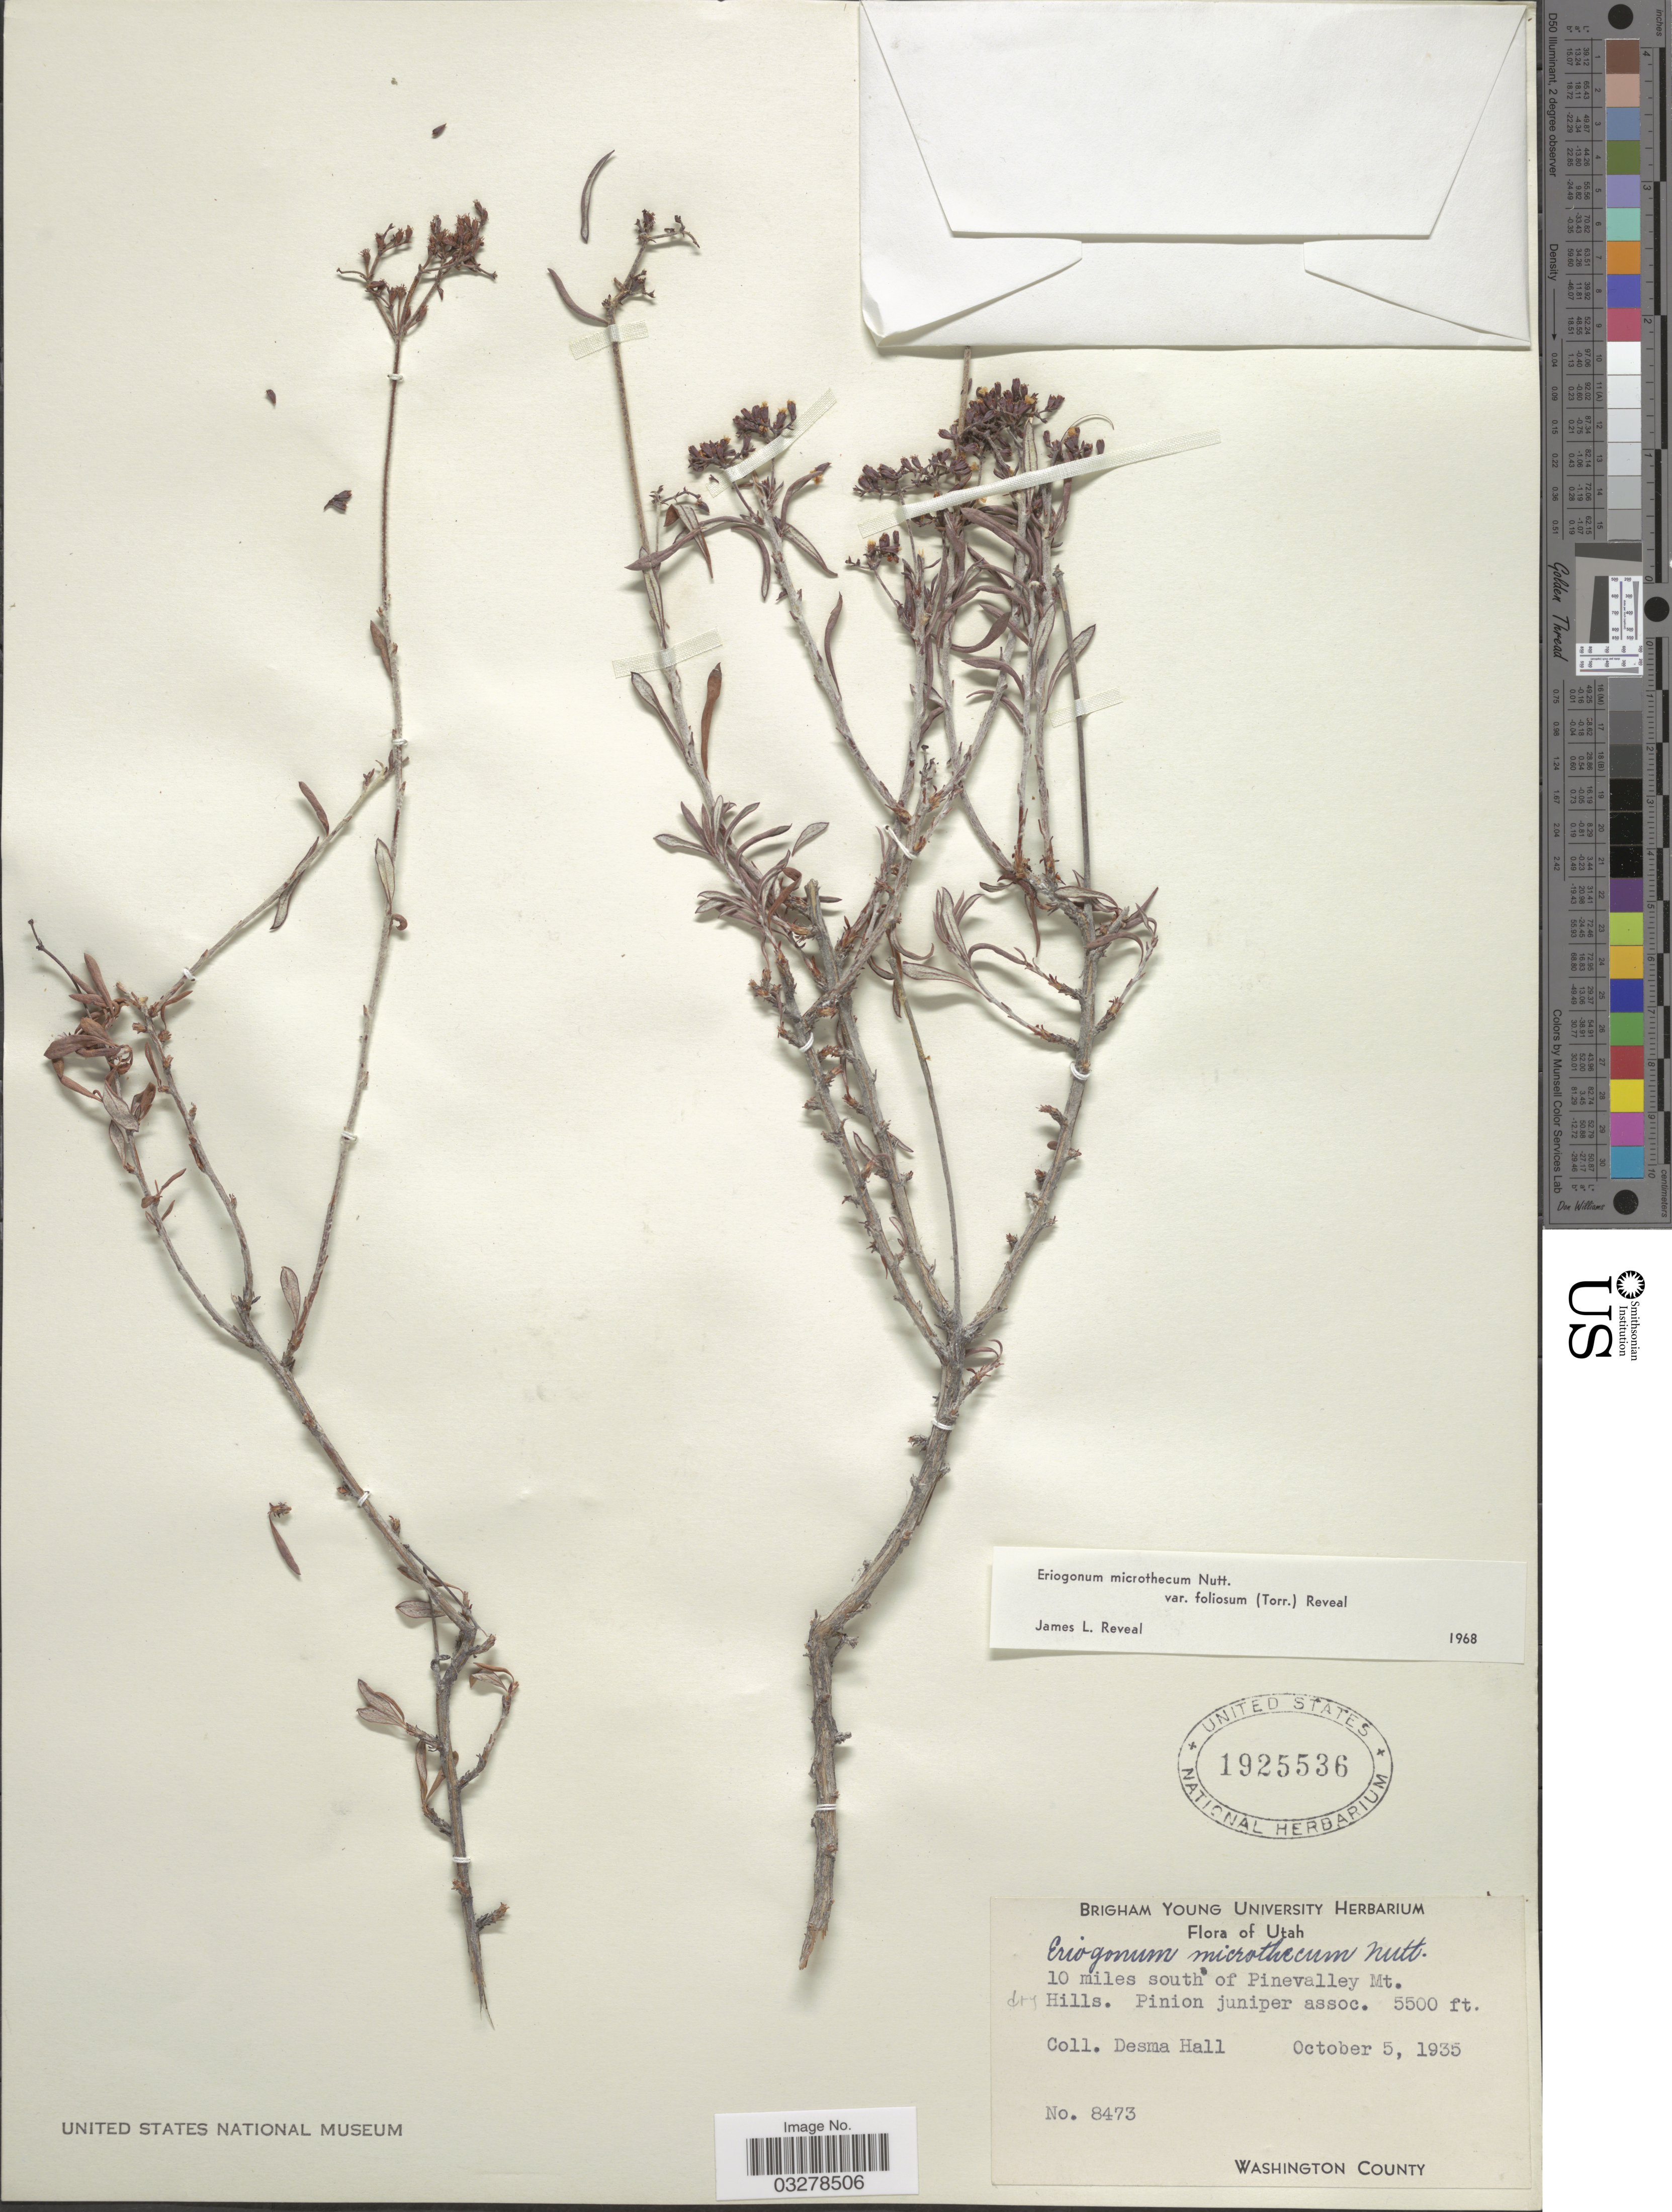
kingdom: Plantae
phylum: Tracheophyta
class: Magnoliopsida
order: Caryophyllales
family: Polygonaceae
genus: Eriogonum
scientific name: Eriogonum microtheca var. foliosum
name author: (Torr. & A. Gray) Reveal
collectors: D. Hall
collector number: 8473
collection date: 1935-10-05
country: United States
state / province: Utah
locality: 10 miles south of Pinevalley Mt. dry Hills. Washington County.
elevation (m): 1676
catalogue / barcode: US 1925536